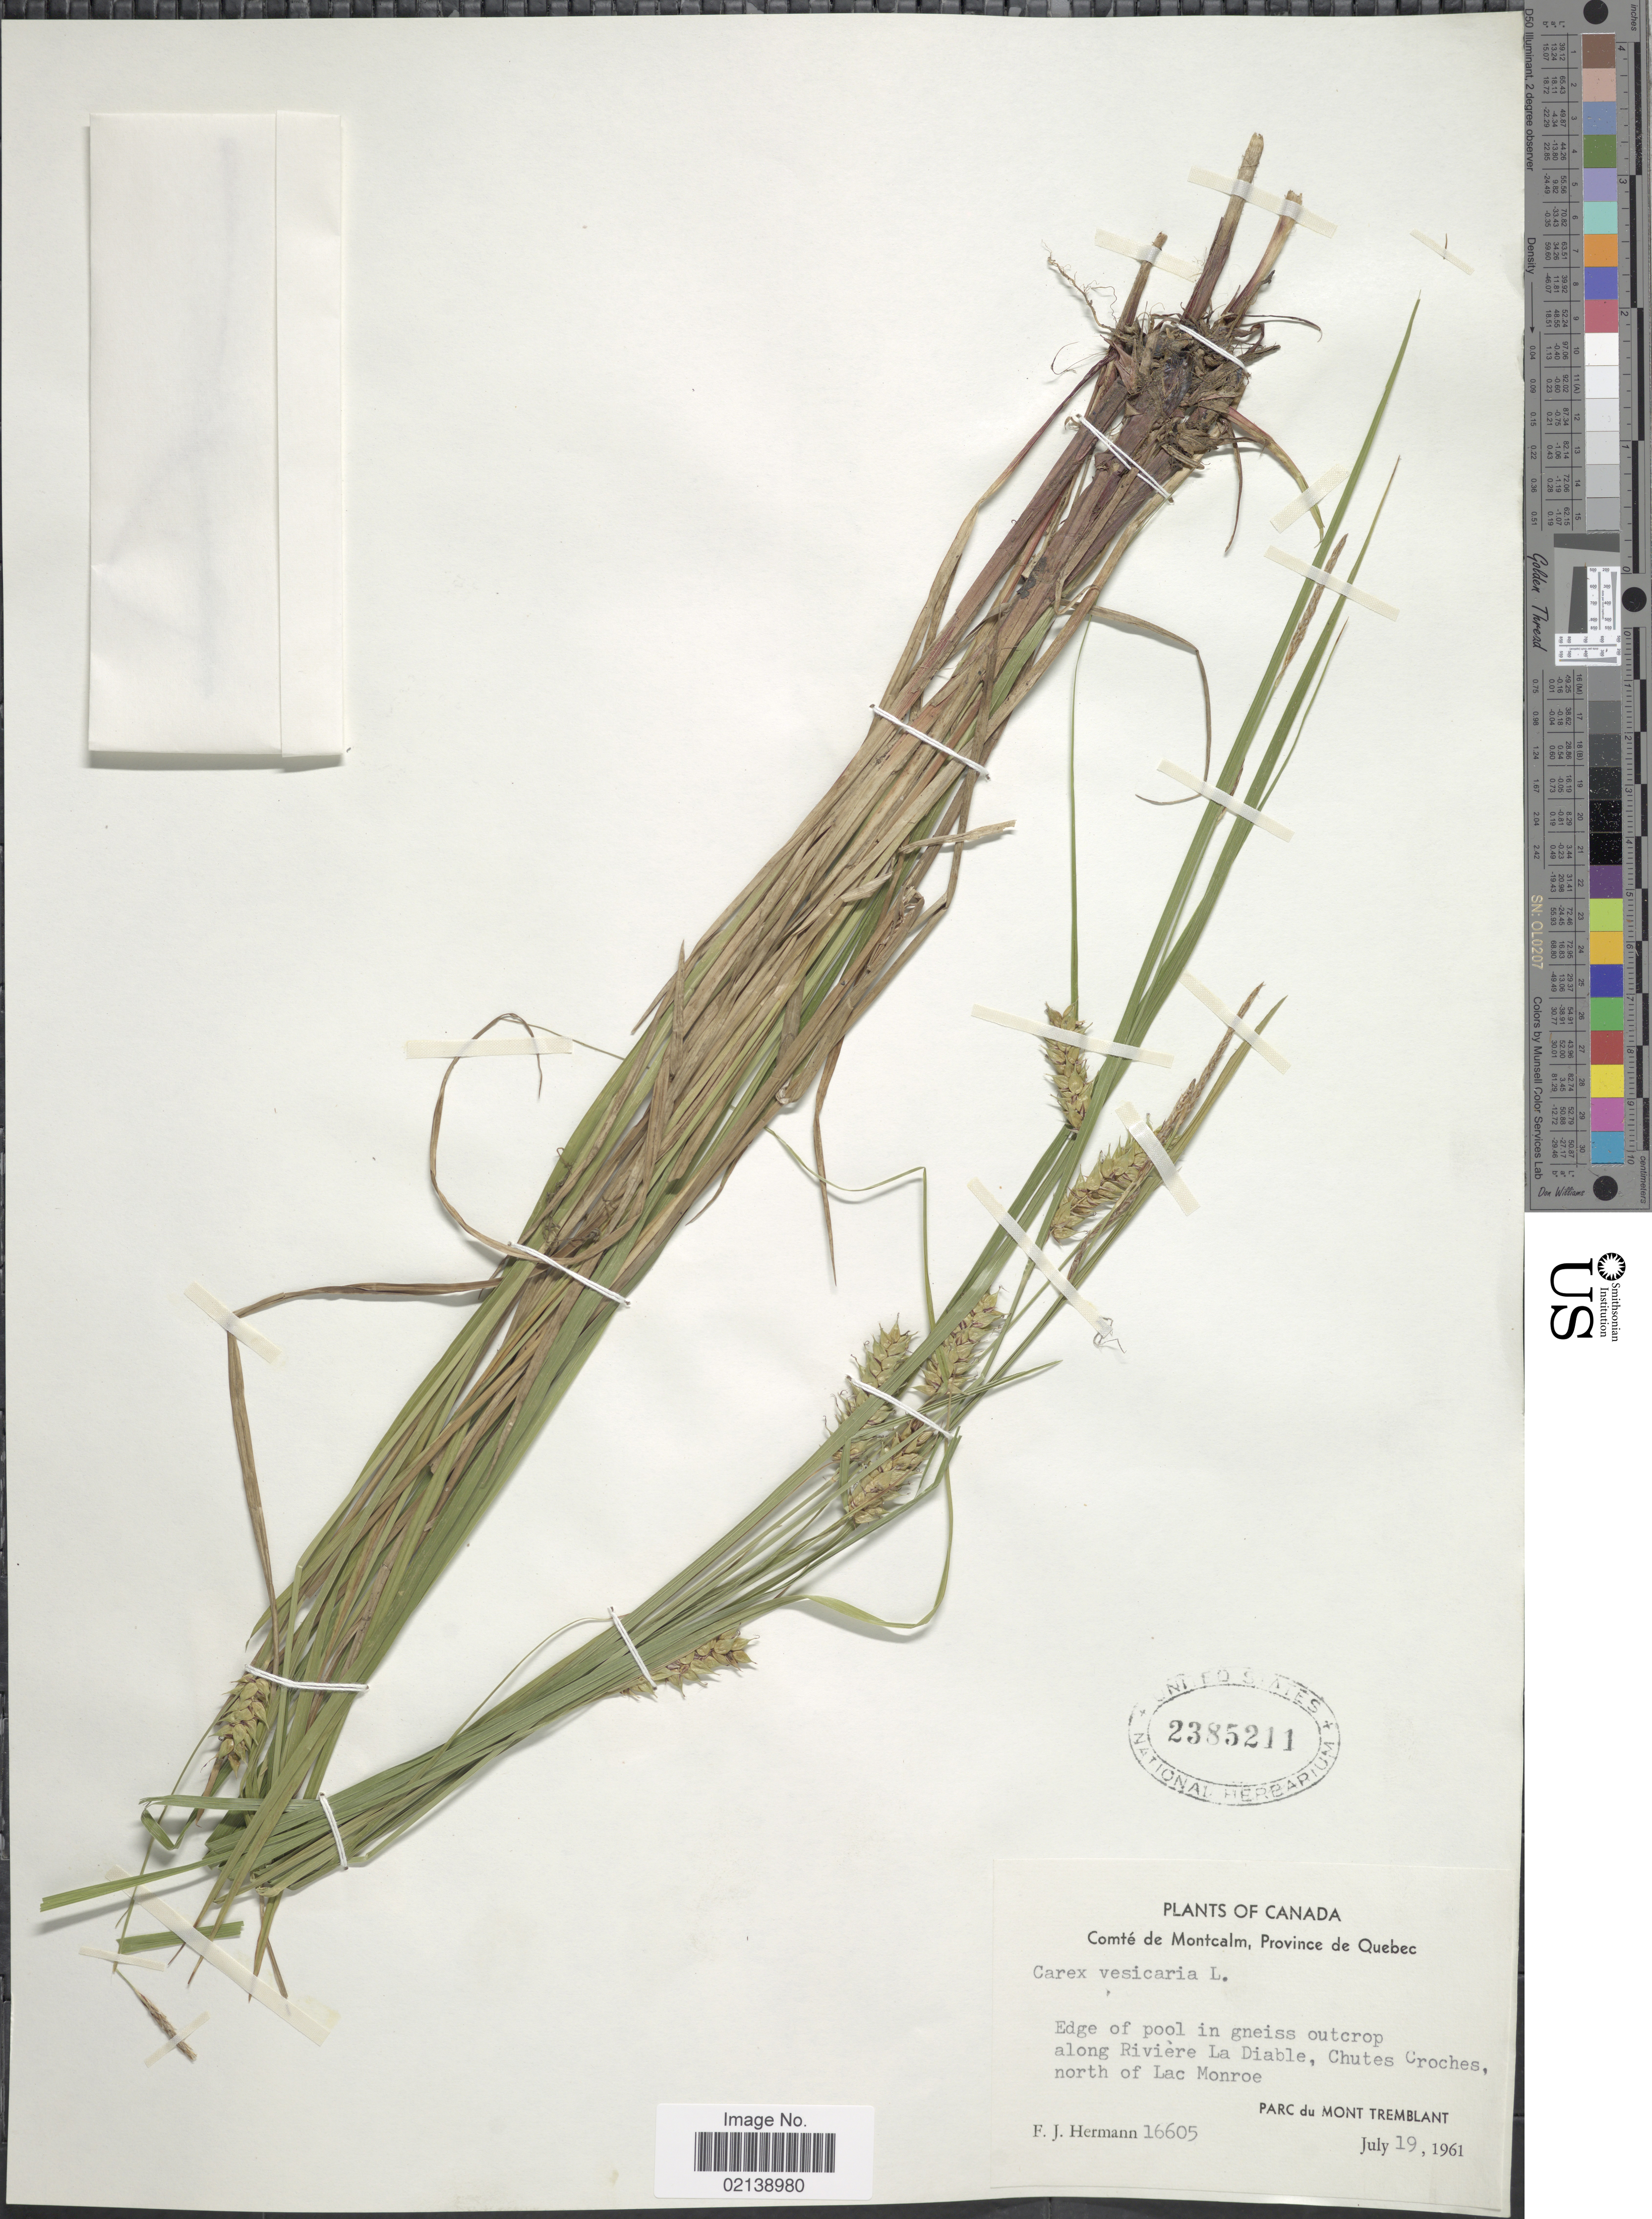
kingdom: Plantae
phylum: Tracheophyta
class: Liliopsida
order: Poales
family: Cyperaceae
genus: Carex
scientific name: Carex vesicaria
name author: L.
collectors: F. J. Hermann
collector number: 16605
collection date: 1961-07-19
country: Canada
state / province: Quebec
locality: Comté de Montcalm, Edge of pool in gneiss outcrop along Rivière La Diable, Chutes Croches, north of Lac Monroe Parc du Mont Tremblant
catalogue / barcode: US 2385211